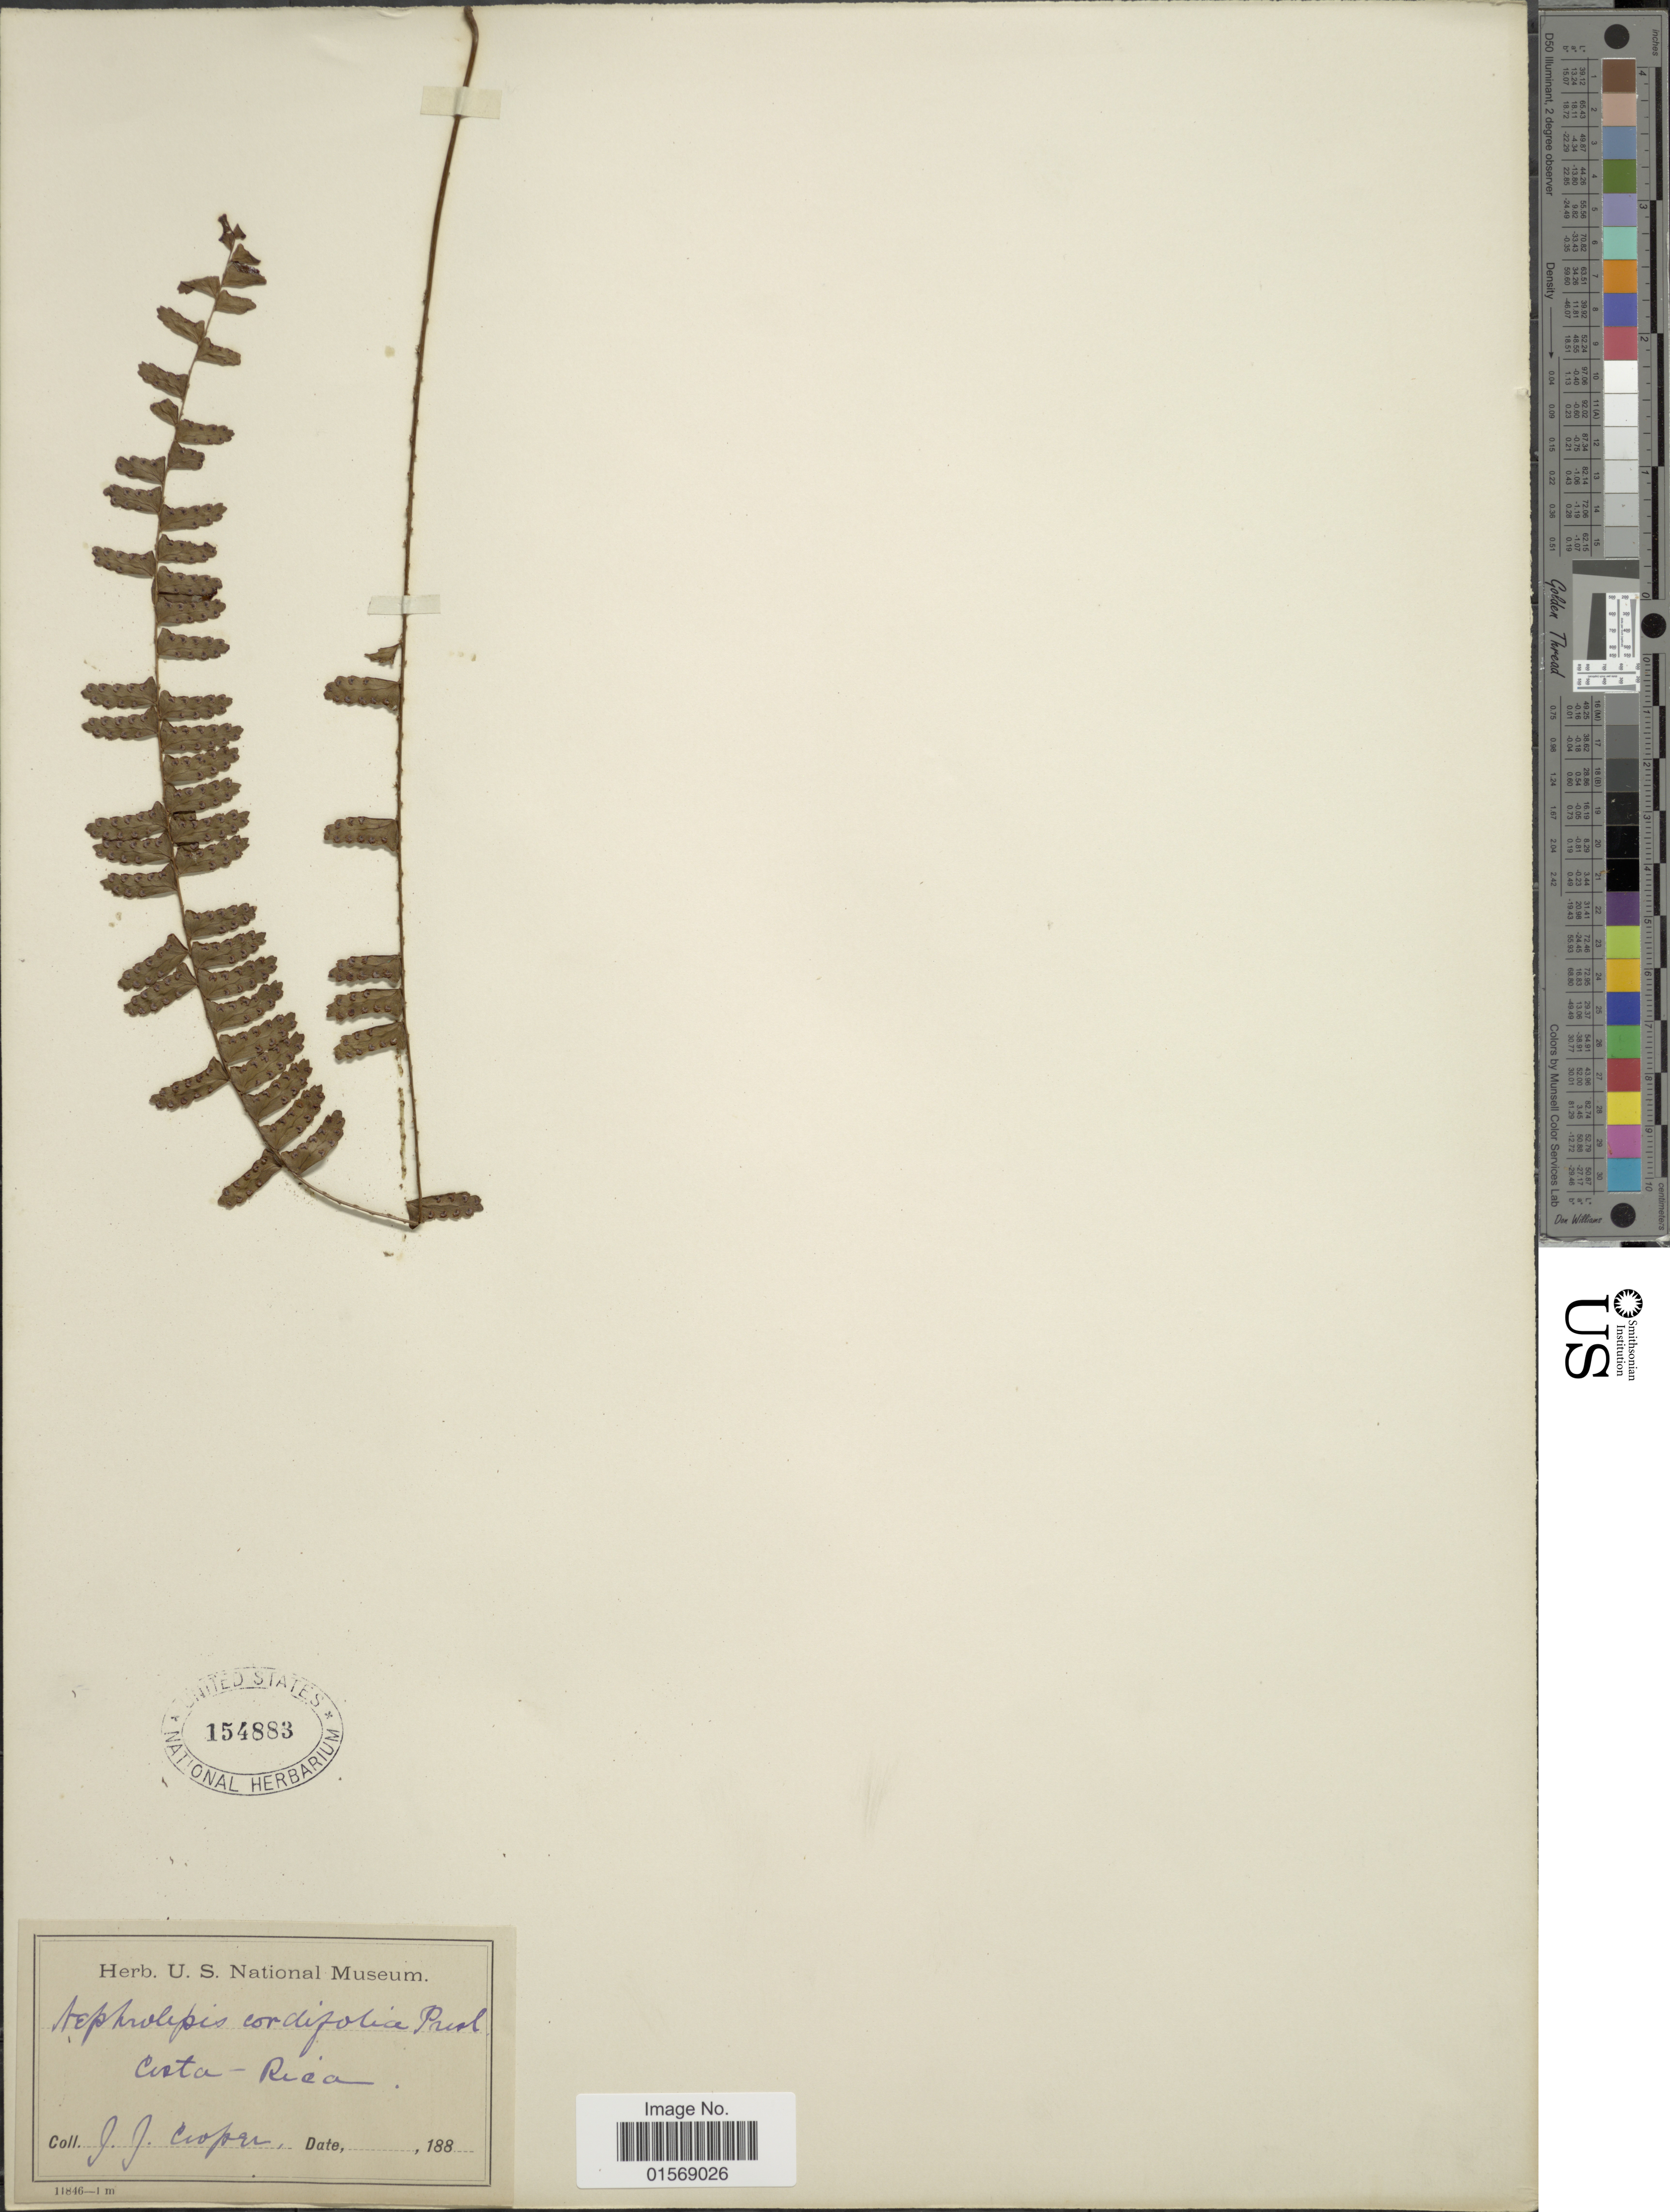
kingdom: Plantae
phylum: Tracheophyta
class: Polypodiopsida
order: Polypodiales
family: Nephrolepidaceae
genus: Nephrolepis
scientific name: Nephrolepis pectinata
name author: (Willd.) Schott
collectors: J. J. Cooper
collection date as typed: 188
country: Costa Rica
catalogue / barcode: US 154883